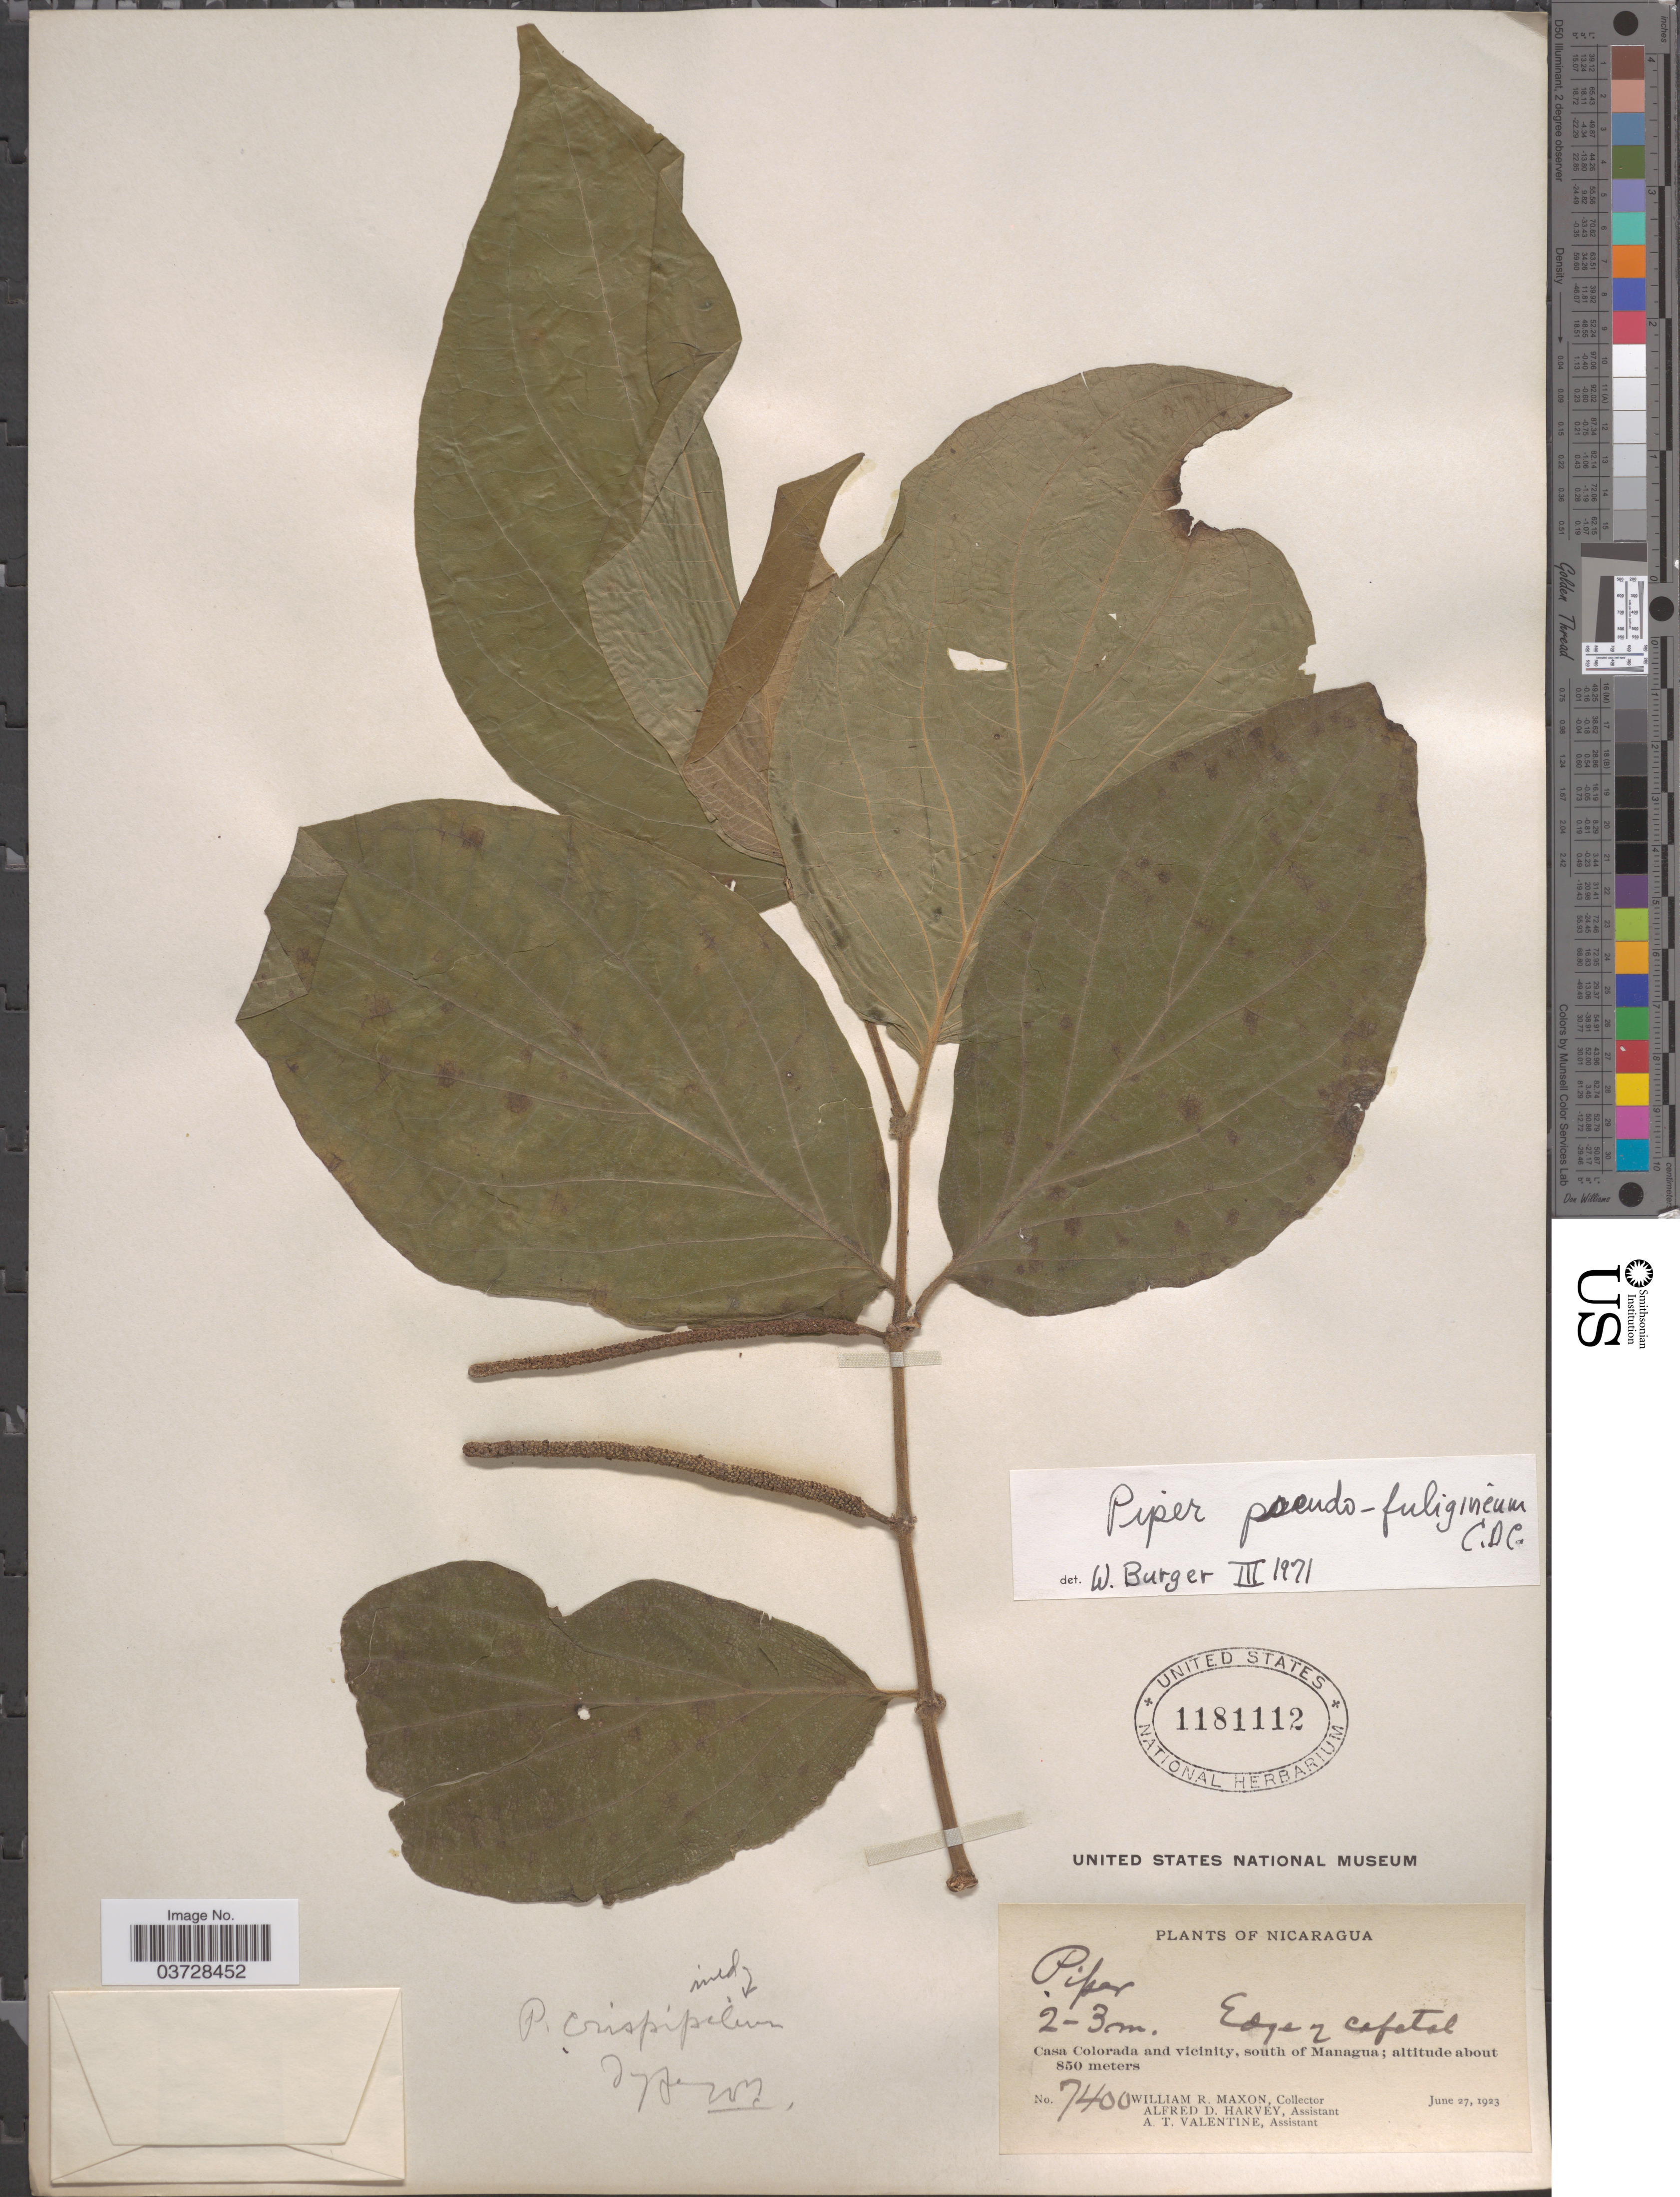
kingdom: Plantae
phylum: Tracheophyta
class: Magnoliopsida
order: Piperales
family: Piperaceae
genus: Piper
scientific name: Piper pseudofuligineum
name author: C. DC.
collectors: W. R. Maxon, A. D. Harvey & A. Valentine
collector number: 7400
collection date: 1923-06-27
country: Nicaragua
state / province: Managua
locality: Casa Colorada and vicinity, south of Managua.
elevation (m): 850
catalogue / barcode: US 1181112